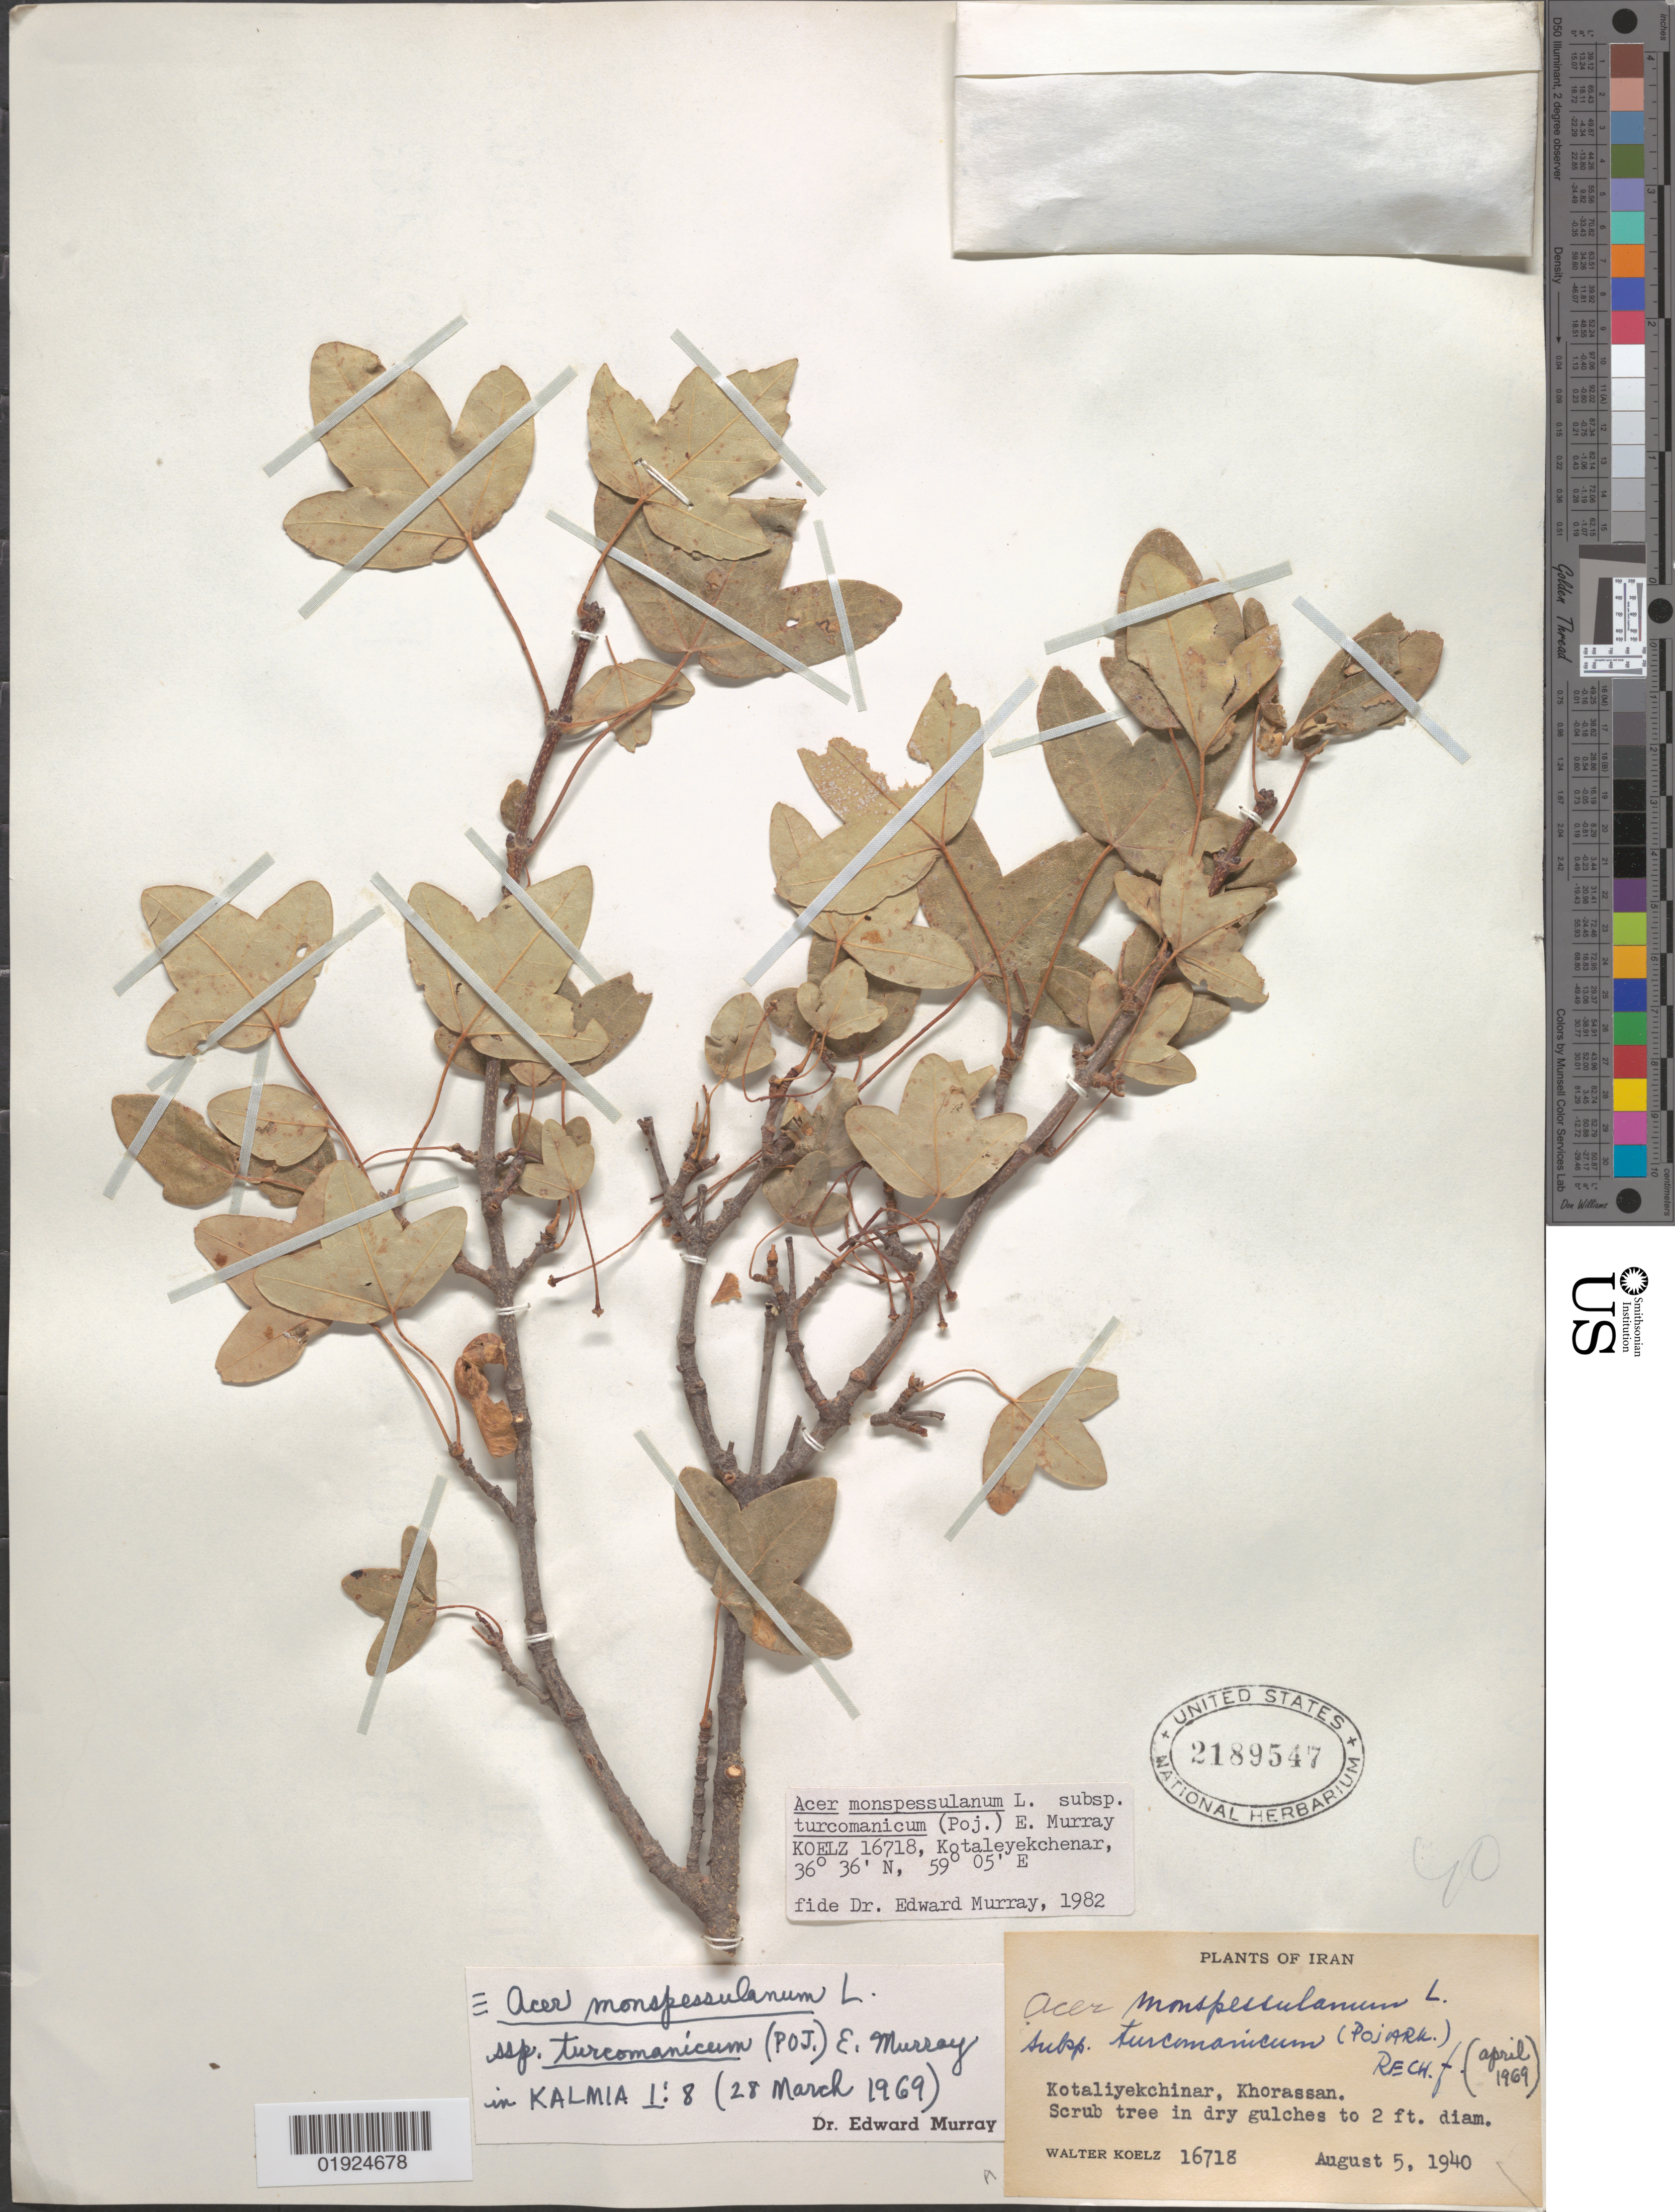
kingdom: Plantae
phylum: Tracheophyta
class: Magnoliopsida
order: Sapindales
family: Sapindaceae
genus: Acer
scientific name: Acer monspessulanum subsp. turcomanicum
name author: Murray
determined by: Murray, Edward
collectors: W. N. Koelz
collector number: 16718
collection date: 1940-08-05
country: Iran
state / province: Khorasan [obsolete]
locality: Kotaliyekchinar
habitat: In dry gulches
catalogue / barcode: US 2189547